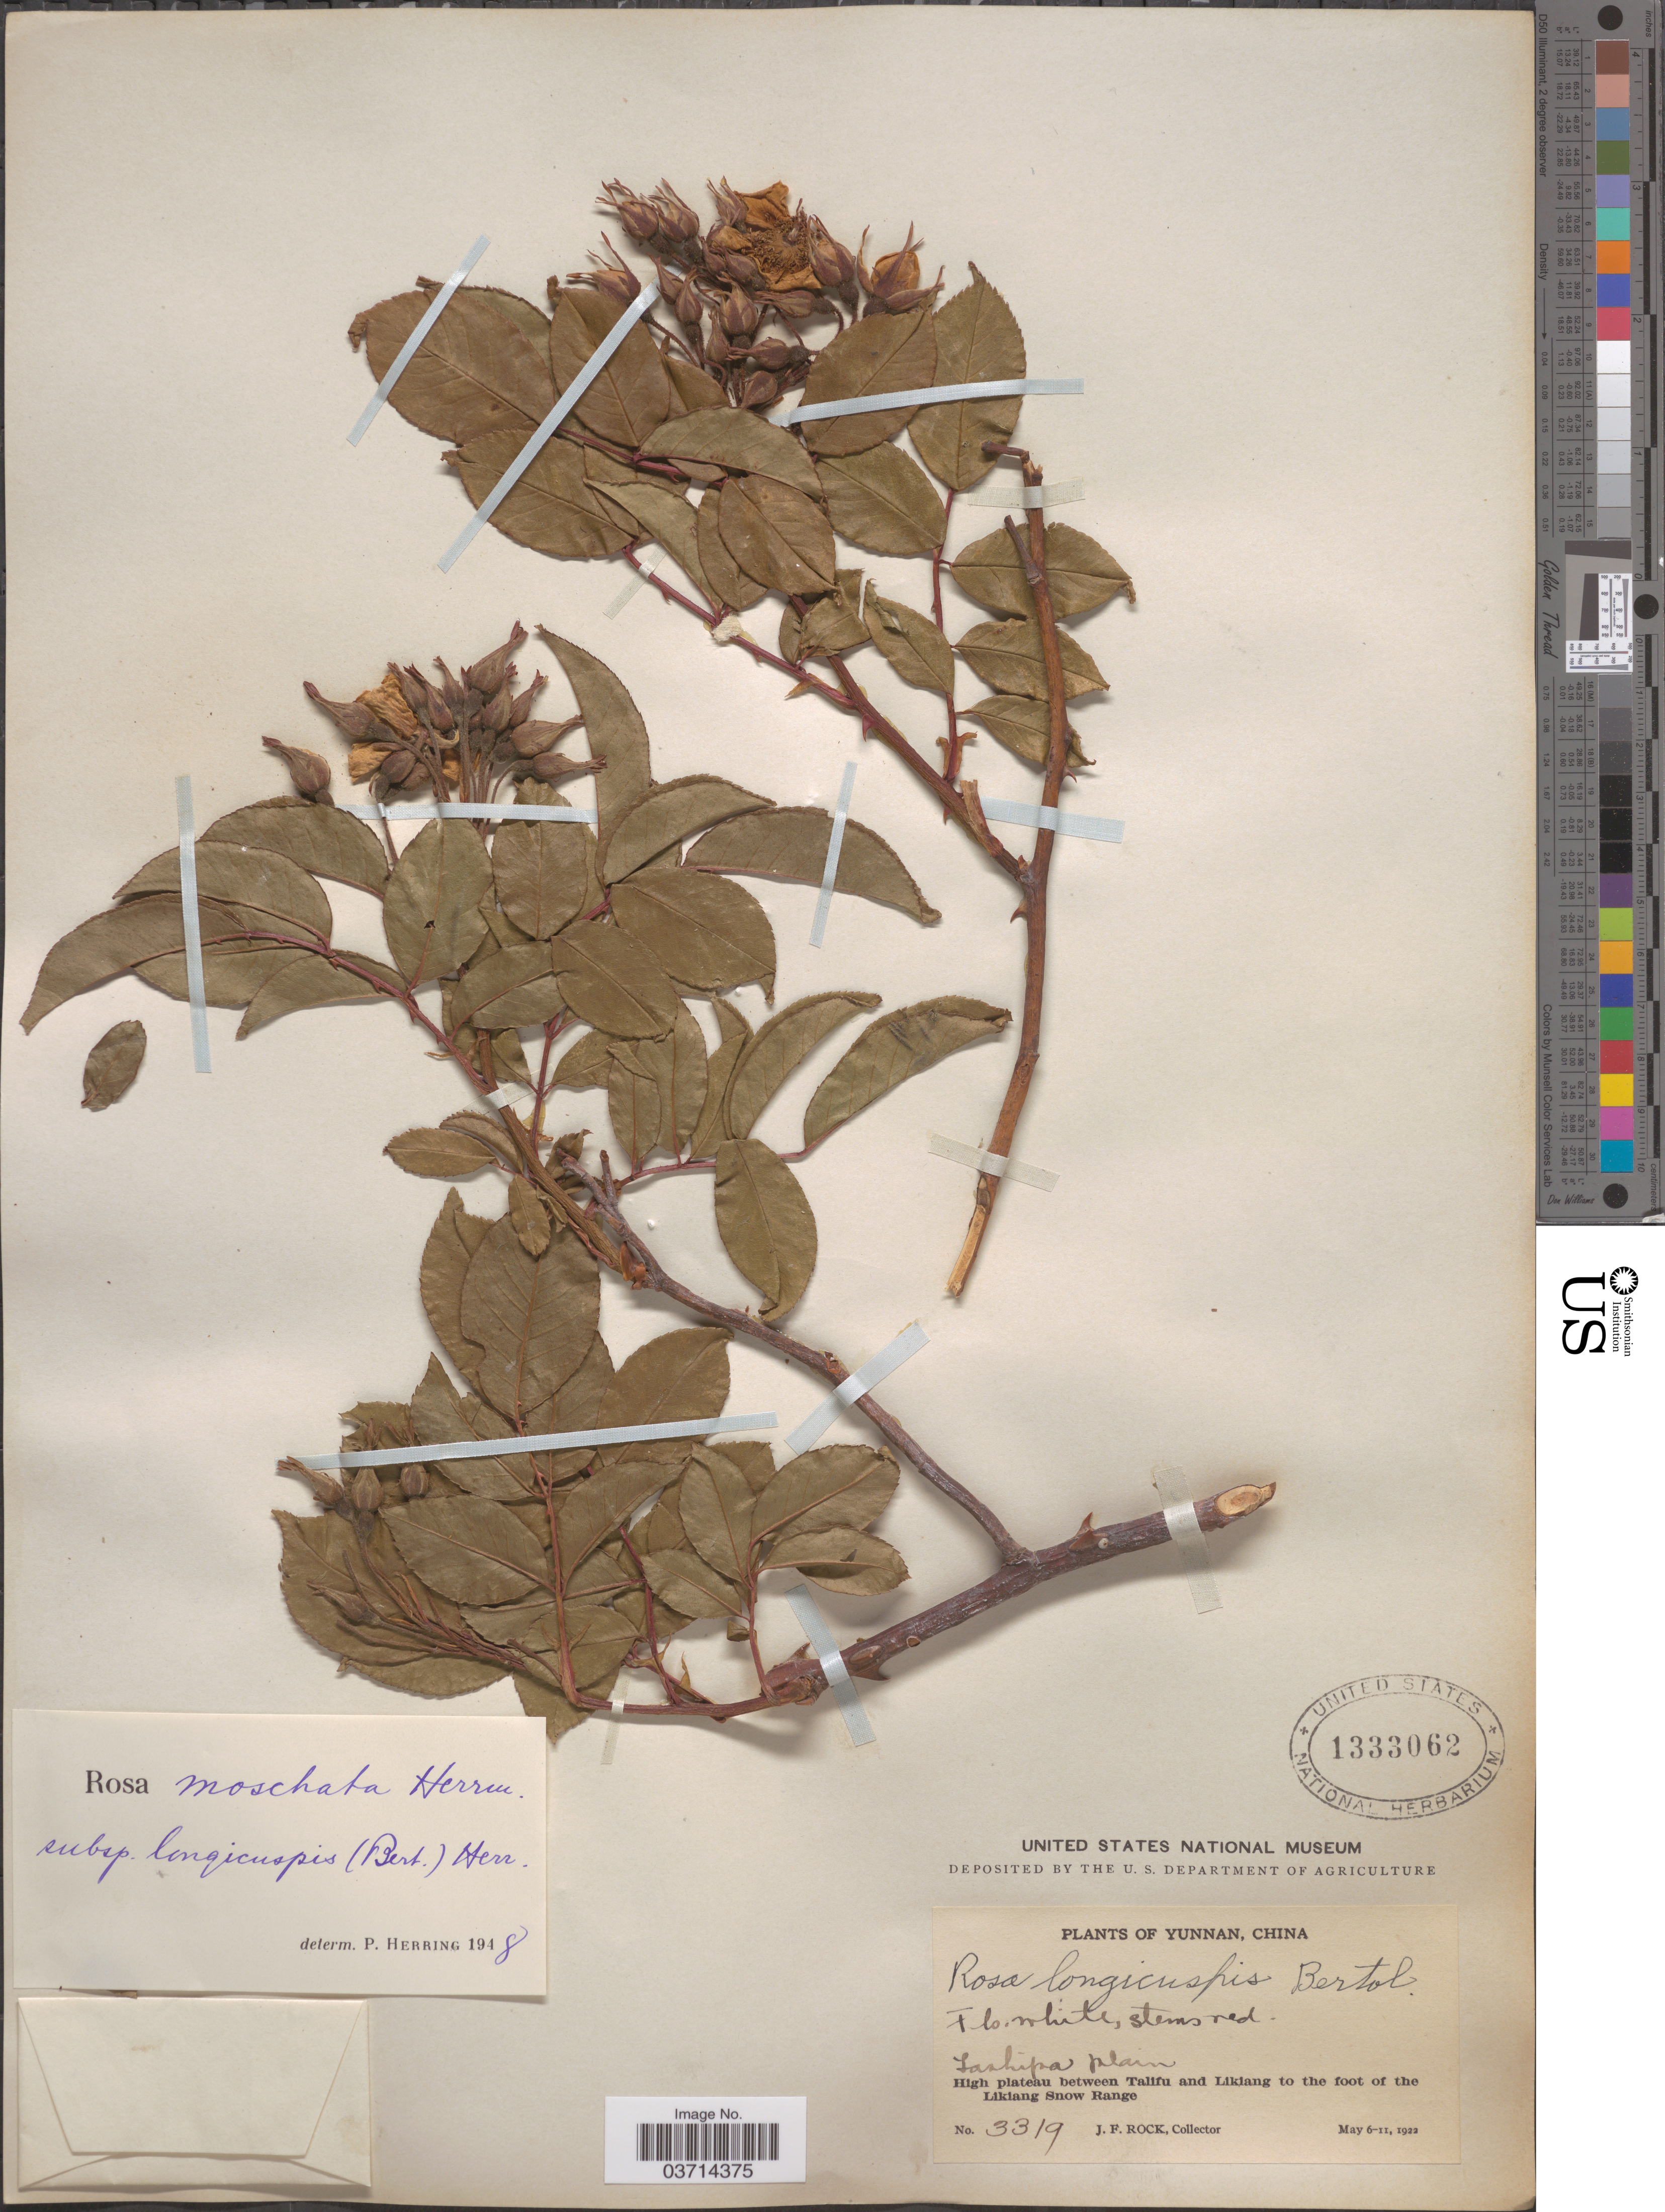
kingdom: Plantae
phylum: Tracheophyta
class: Magnoliopsida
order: Rosales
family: Rosaceae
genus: Rosa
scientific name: Rosa moschata subsp. longicuspis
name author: (Bertol.) Cardot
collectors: J. Rock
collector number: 3319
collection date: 1922-05-06/1922-05-11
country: China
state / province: Yunnan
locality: Tashipa [interpreted] plain. High plateau between Talifu and Likiang to the foot of the Likiang Snow Range.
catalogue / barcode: US 1333062